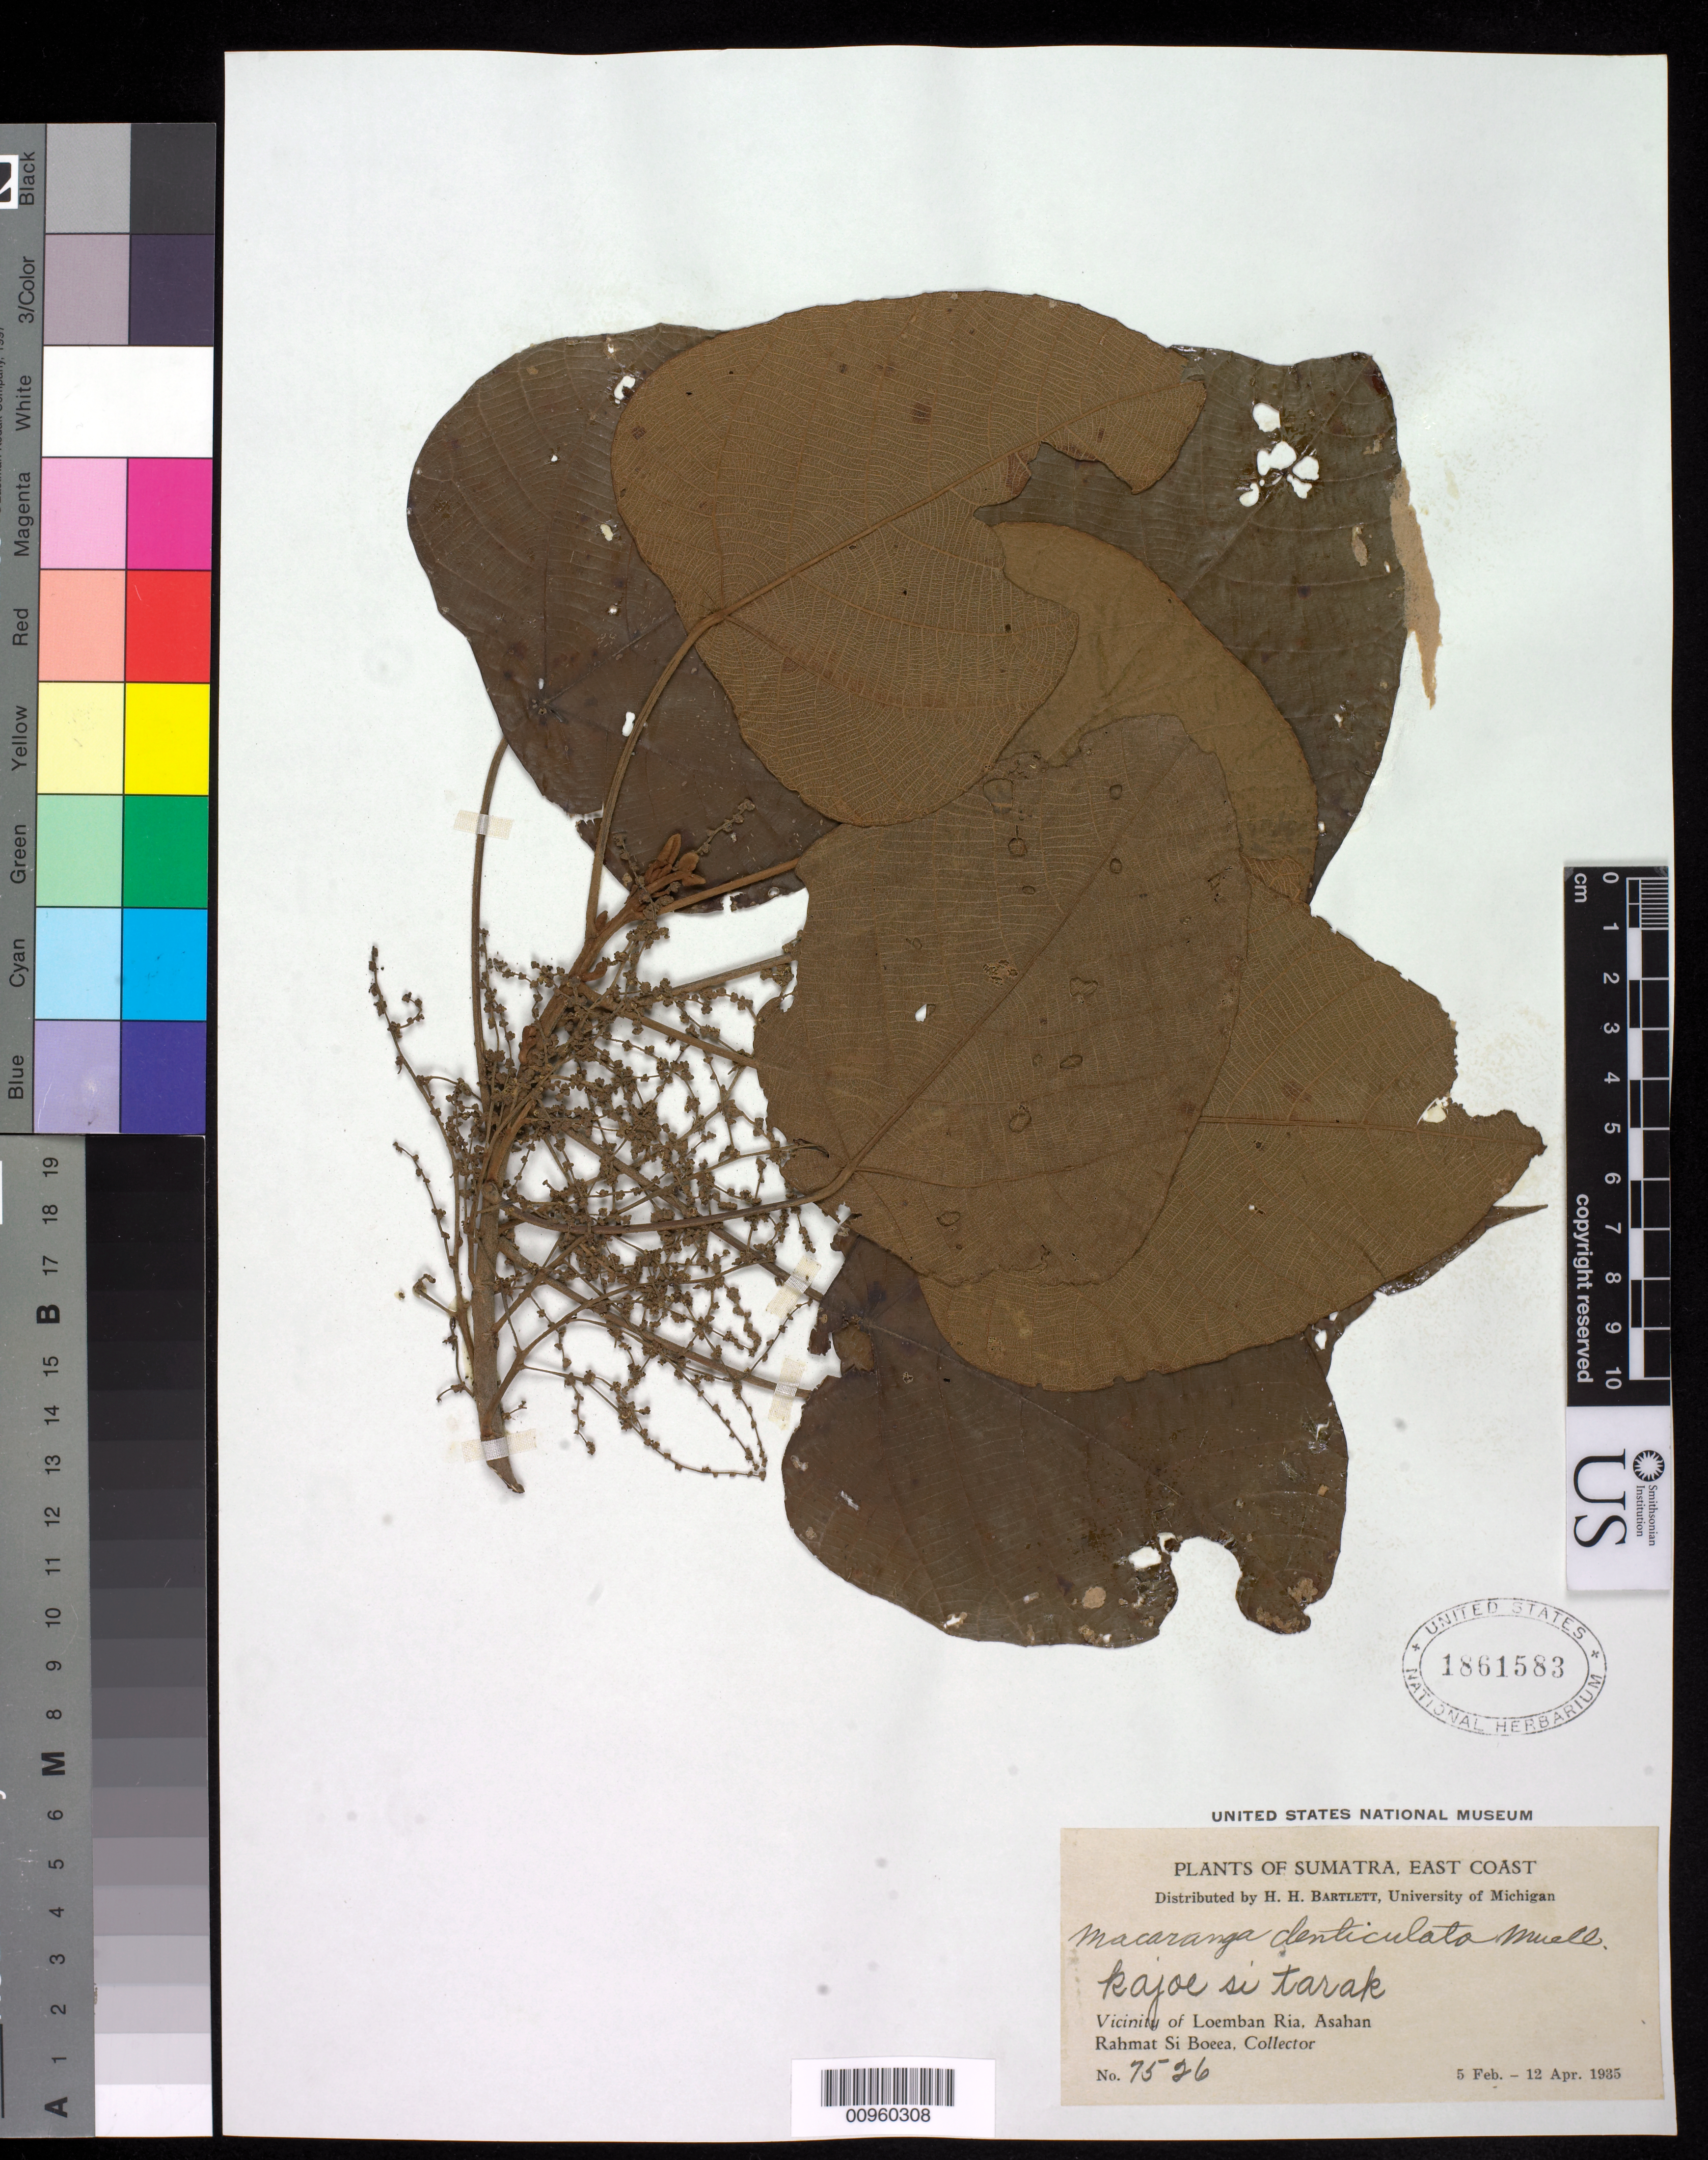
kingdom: Plantae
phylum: Tracheophyta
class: Magnoliopsida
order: Malpighiales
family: Euphorbiaceae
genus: Macaranga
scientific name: Macaranga denticulata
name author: (Blume) Müll. Arg.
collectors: Rahmat Si Boeea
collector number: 7526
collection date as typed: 05 Feb 1935 to 12 Apr 1935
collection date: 1935-02-05/1935-04-12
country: Indonesia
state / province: Sumatra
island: Sumatra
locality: East Coast, Vicinity of Loemban Ria, Asahan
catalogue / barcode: US 1861583